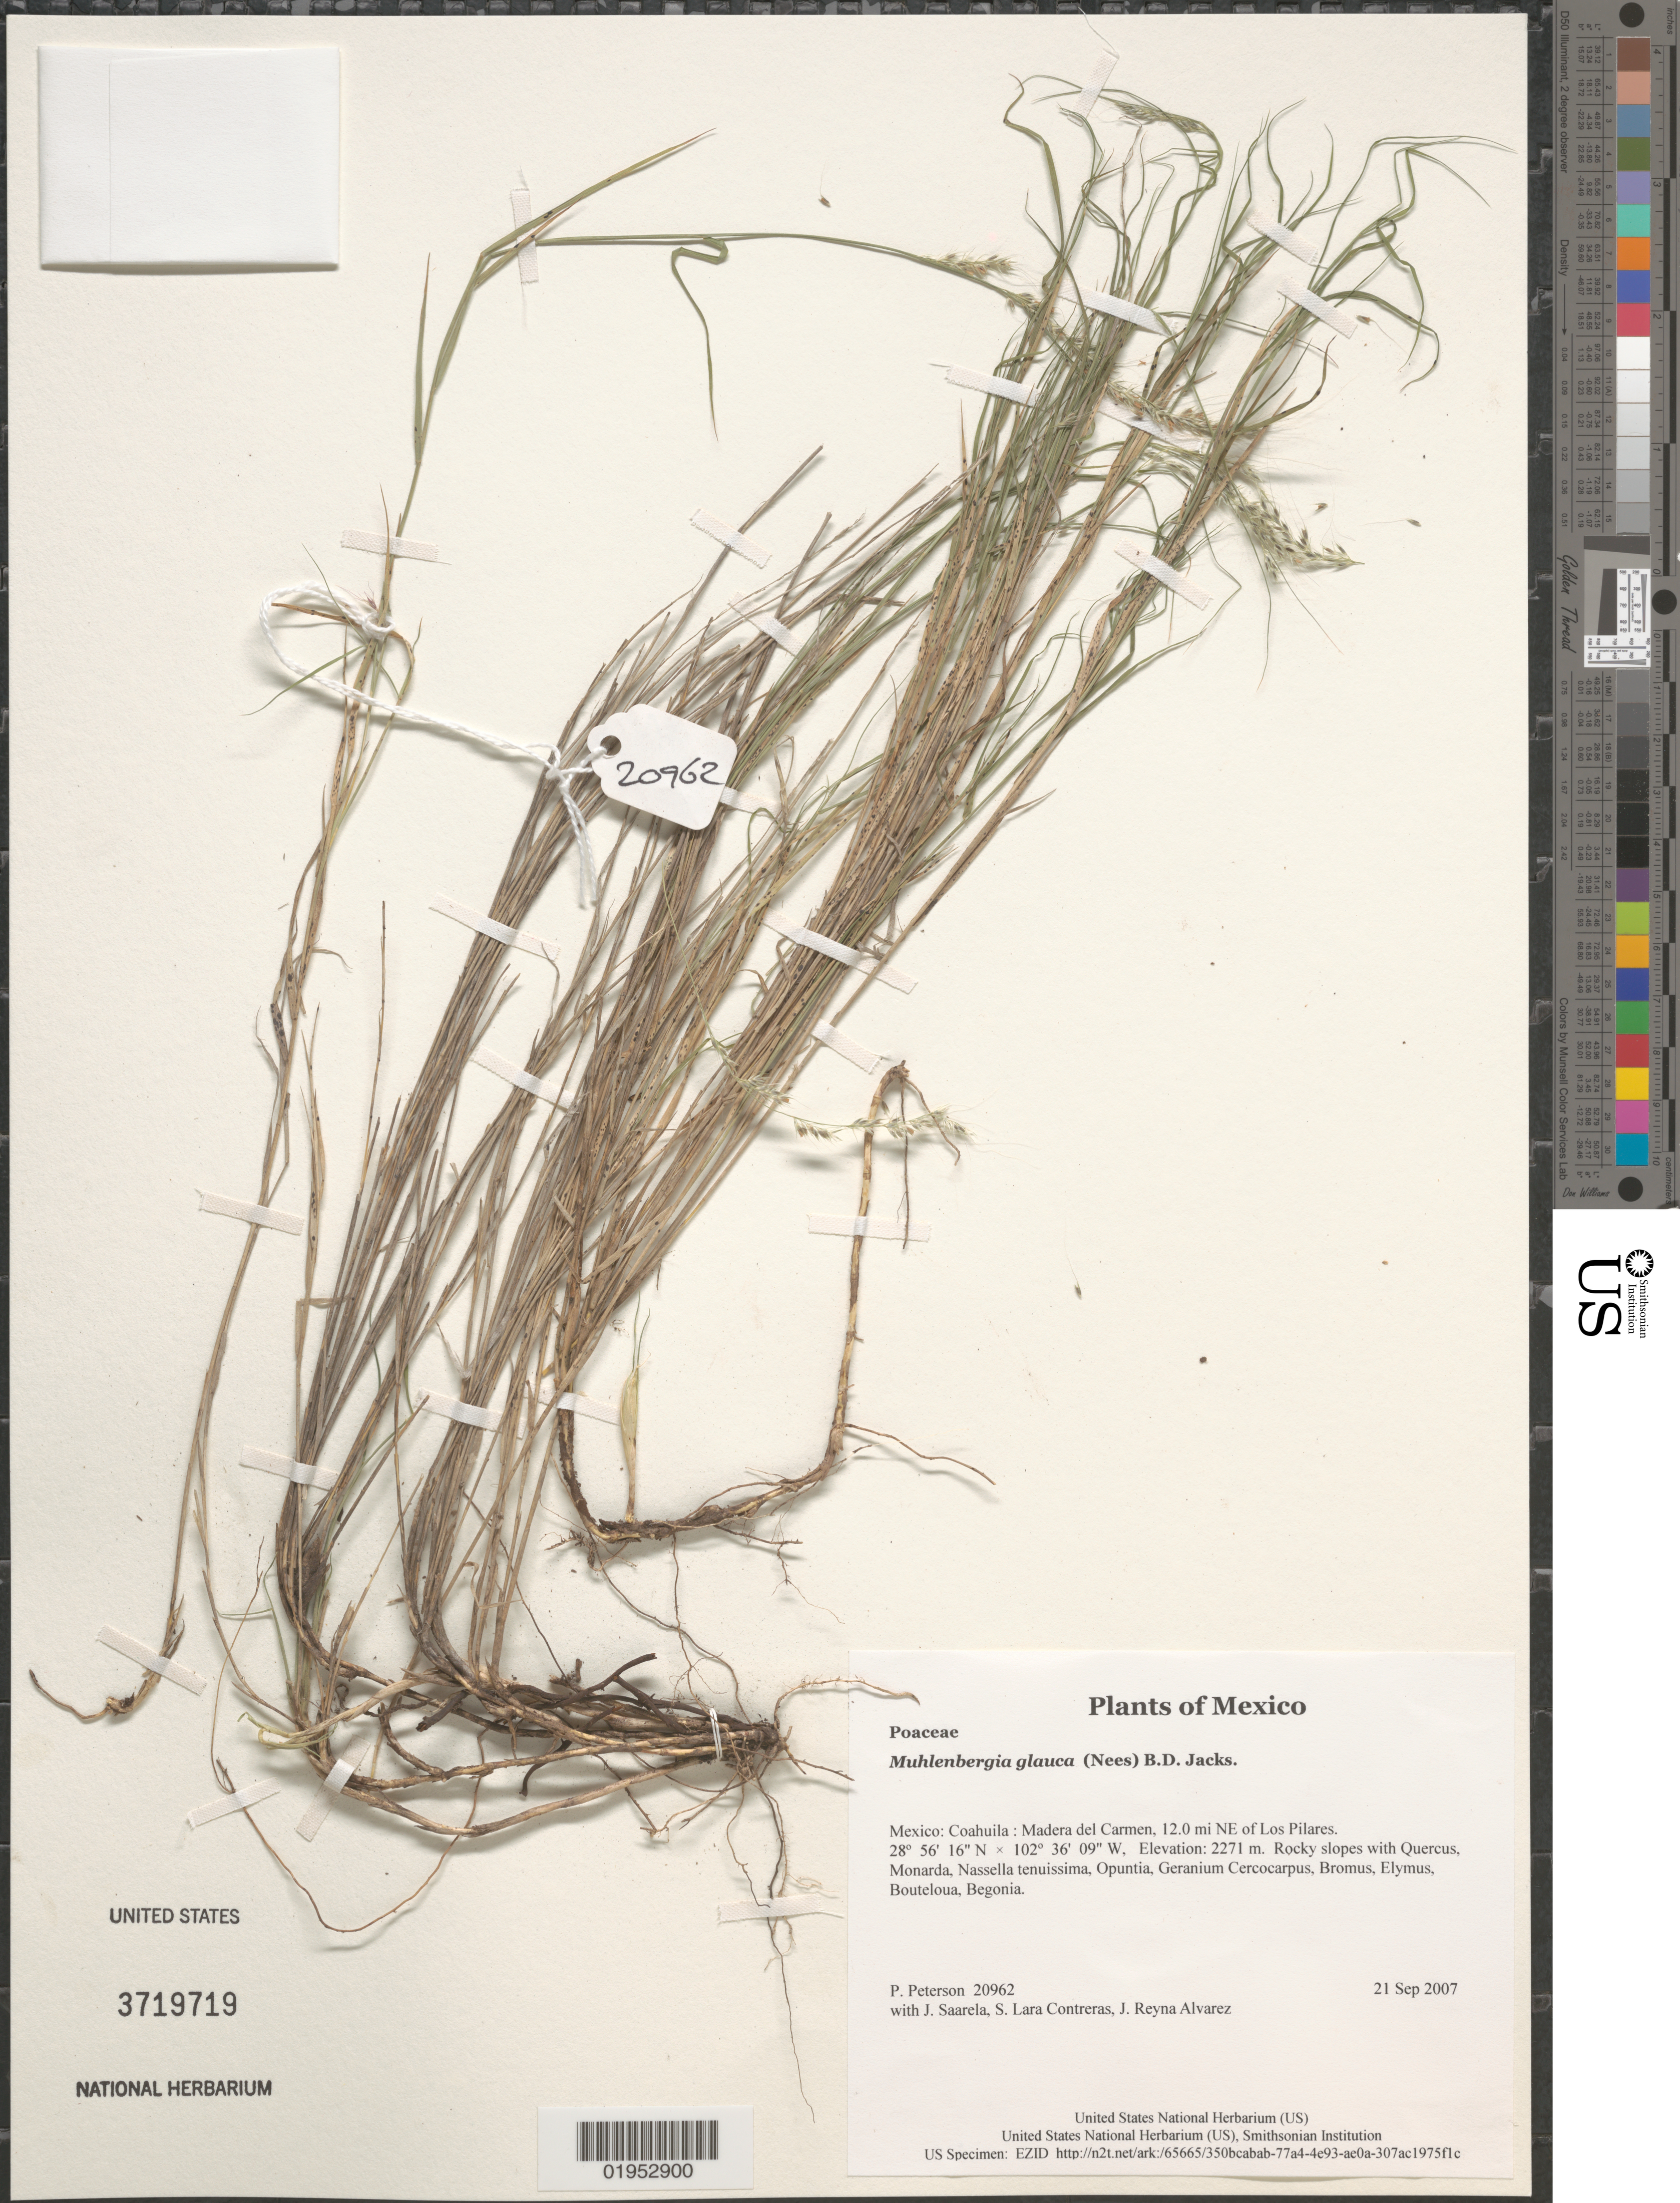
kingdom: Plantae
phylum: Tracheophyta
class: Liliopsida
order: Poales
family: Poaceae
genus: Muhlenbergia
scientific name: Muhlenbergia glauca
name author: (Nees) Mez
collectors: P. M. Peterson, J. Saarela, S. Lara Contreras & J. Reyna Alvarez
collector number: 20962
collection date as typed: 21 Sep 2007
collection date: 2007-09-21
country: Mexico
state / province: Coahuila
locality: Madera del Carmen, 12.0 mi NE of Los Pilares.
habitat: Rocky slopes with Quercus, Monarda, Nassella tenuissima, Opuntia, Geranium Cercocarpus, Bromus, Elymus, Bouteloua, Begonia.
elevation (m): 2271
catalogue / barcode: US 3719719